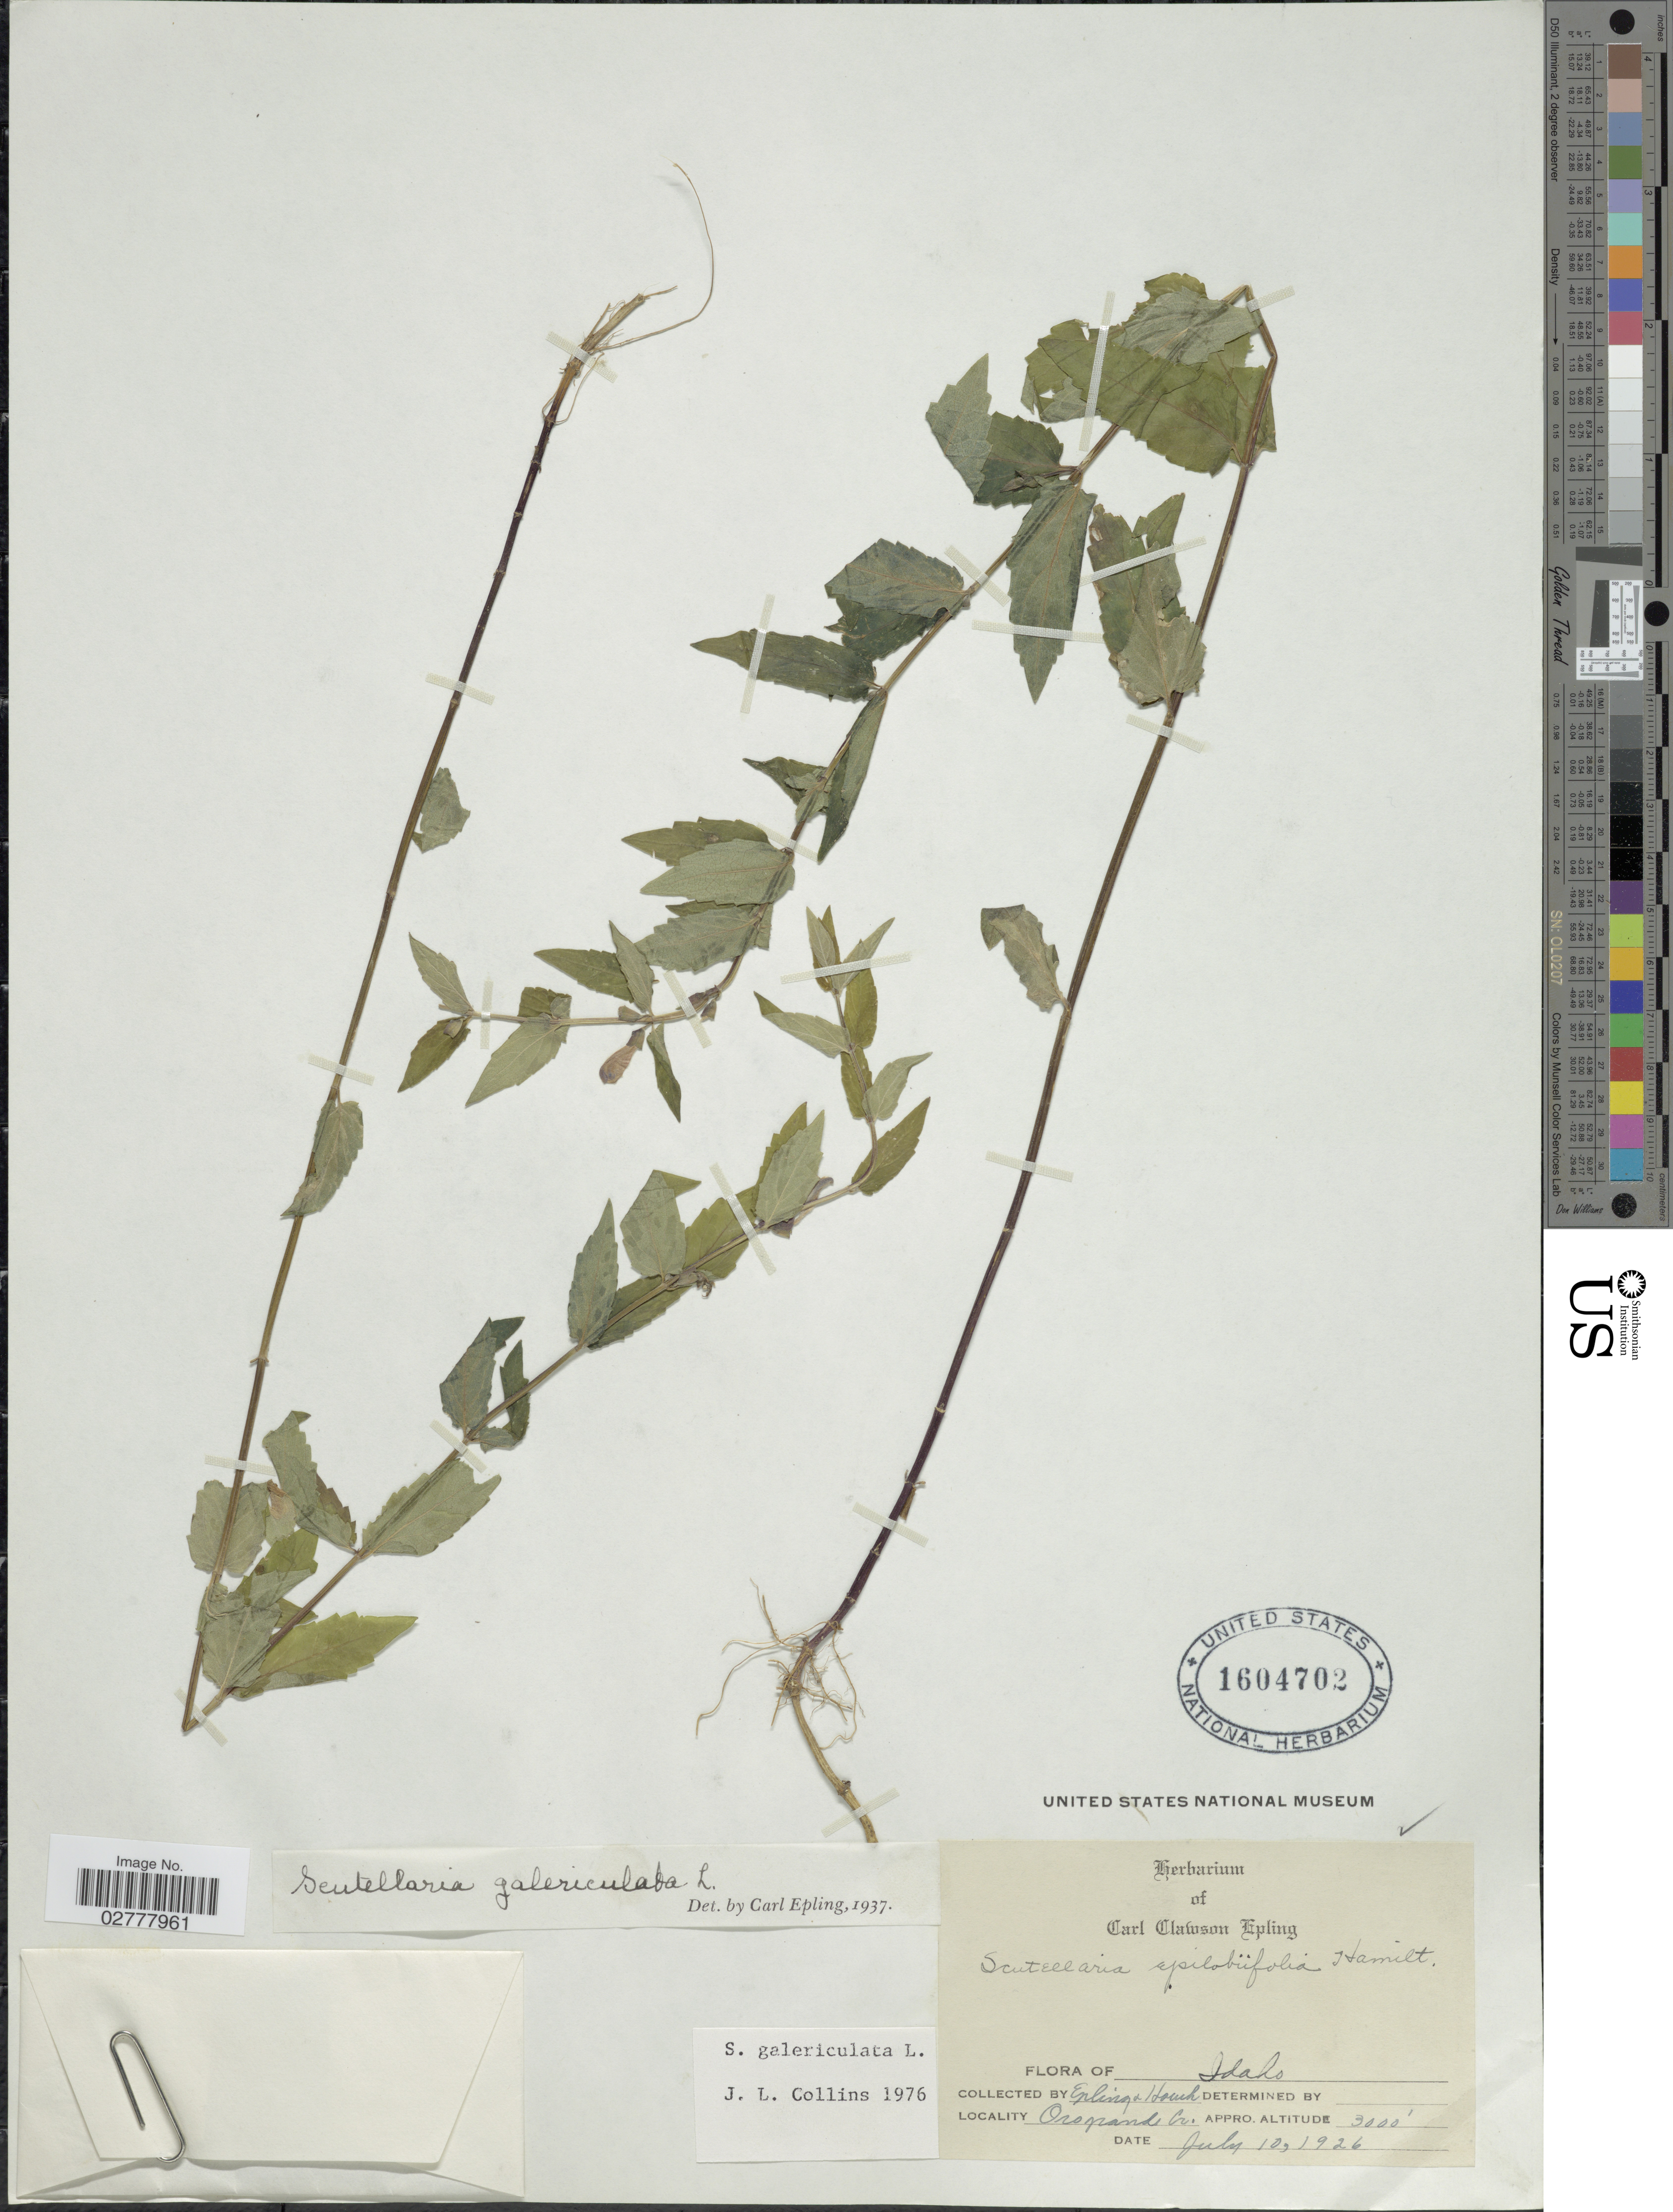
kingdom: Plantae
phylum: Tracheophyta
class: Magnoliopsida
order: Lamiales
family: Lamiaceae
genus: Scutellaria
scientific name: Scutellaria galericulata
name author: L.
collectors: -- Epling & Houch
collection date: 1926-07-10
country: United States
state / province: Idaho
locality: Orspand Cr.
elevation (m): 914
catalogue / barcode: US 1604702